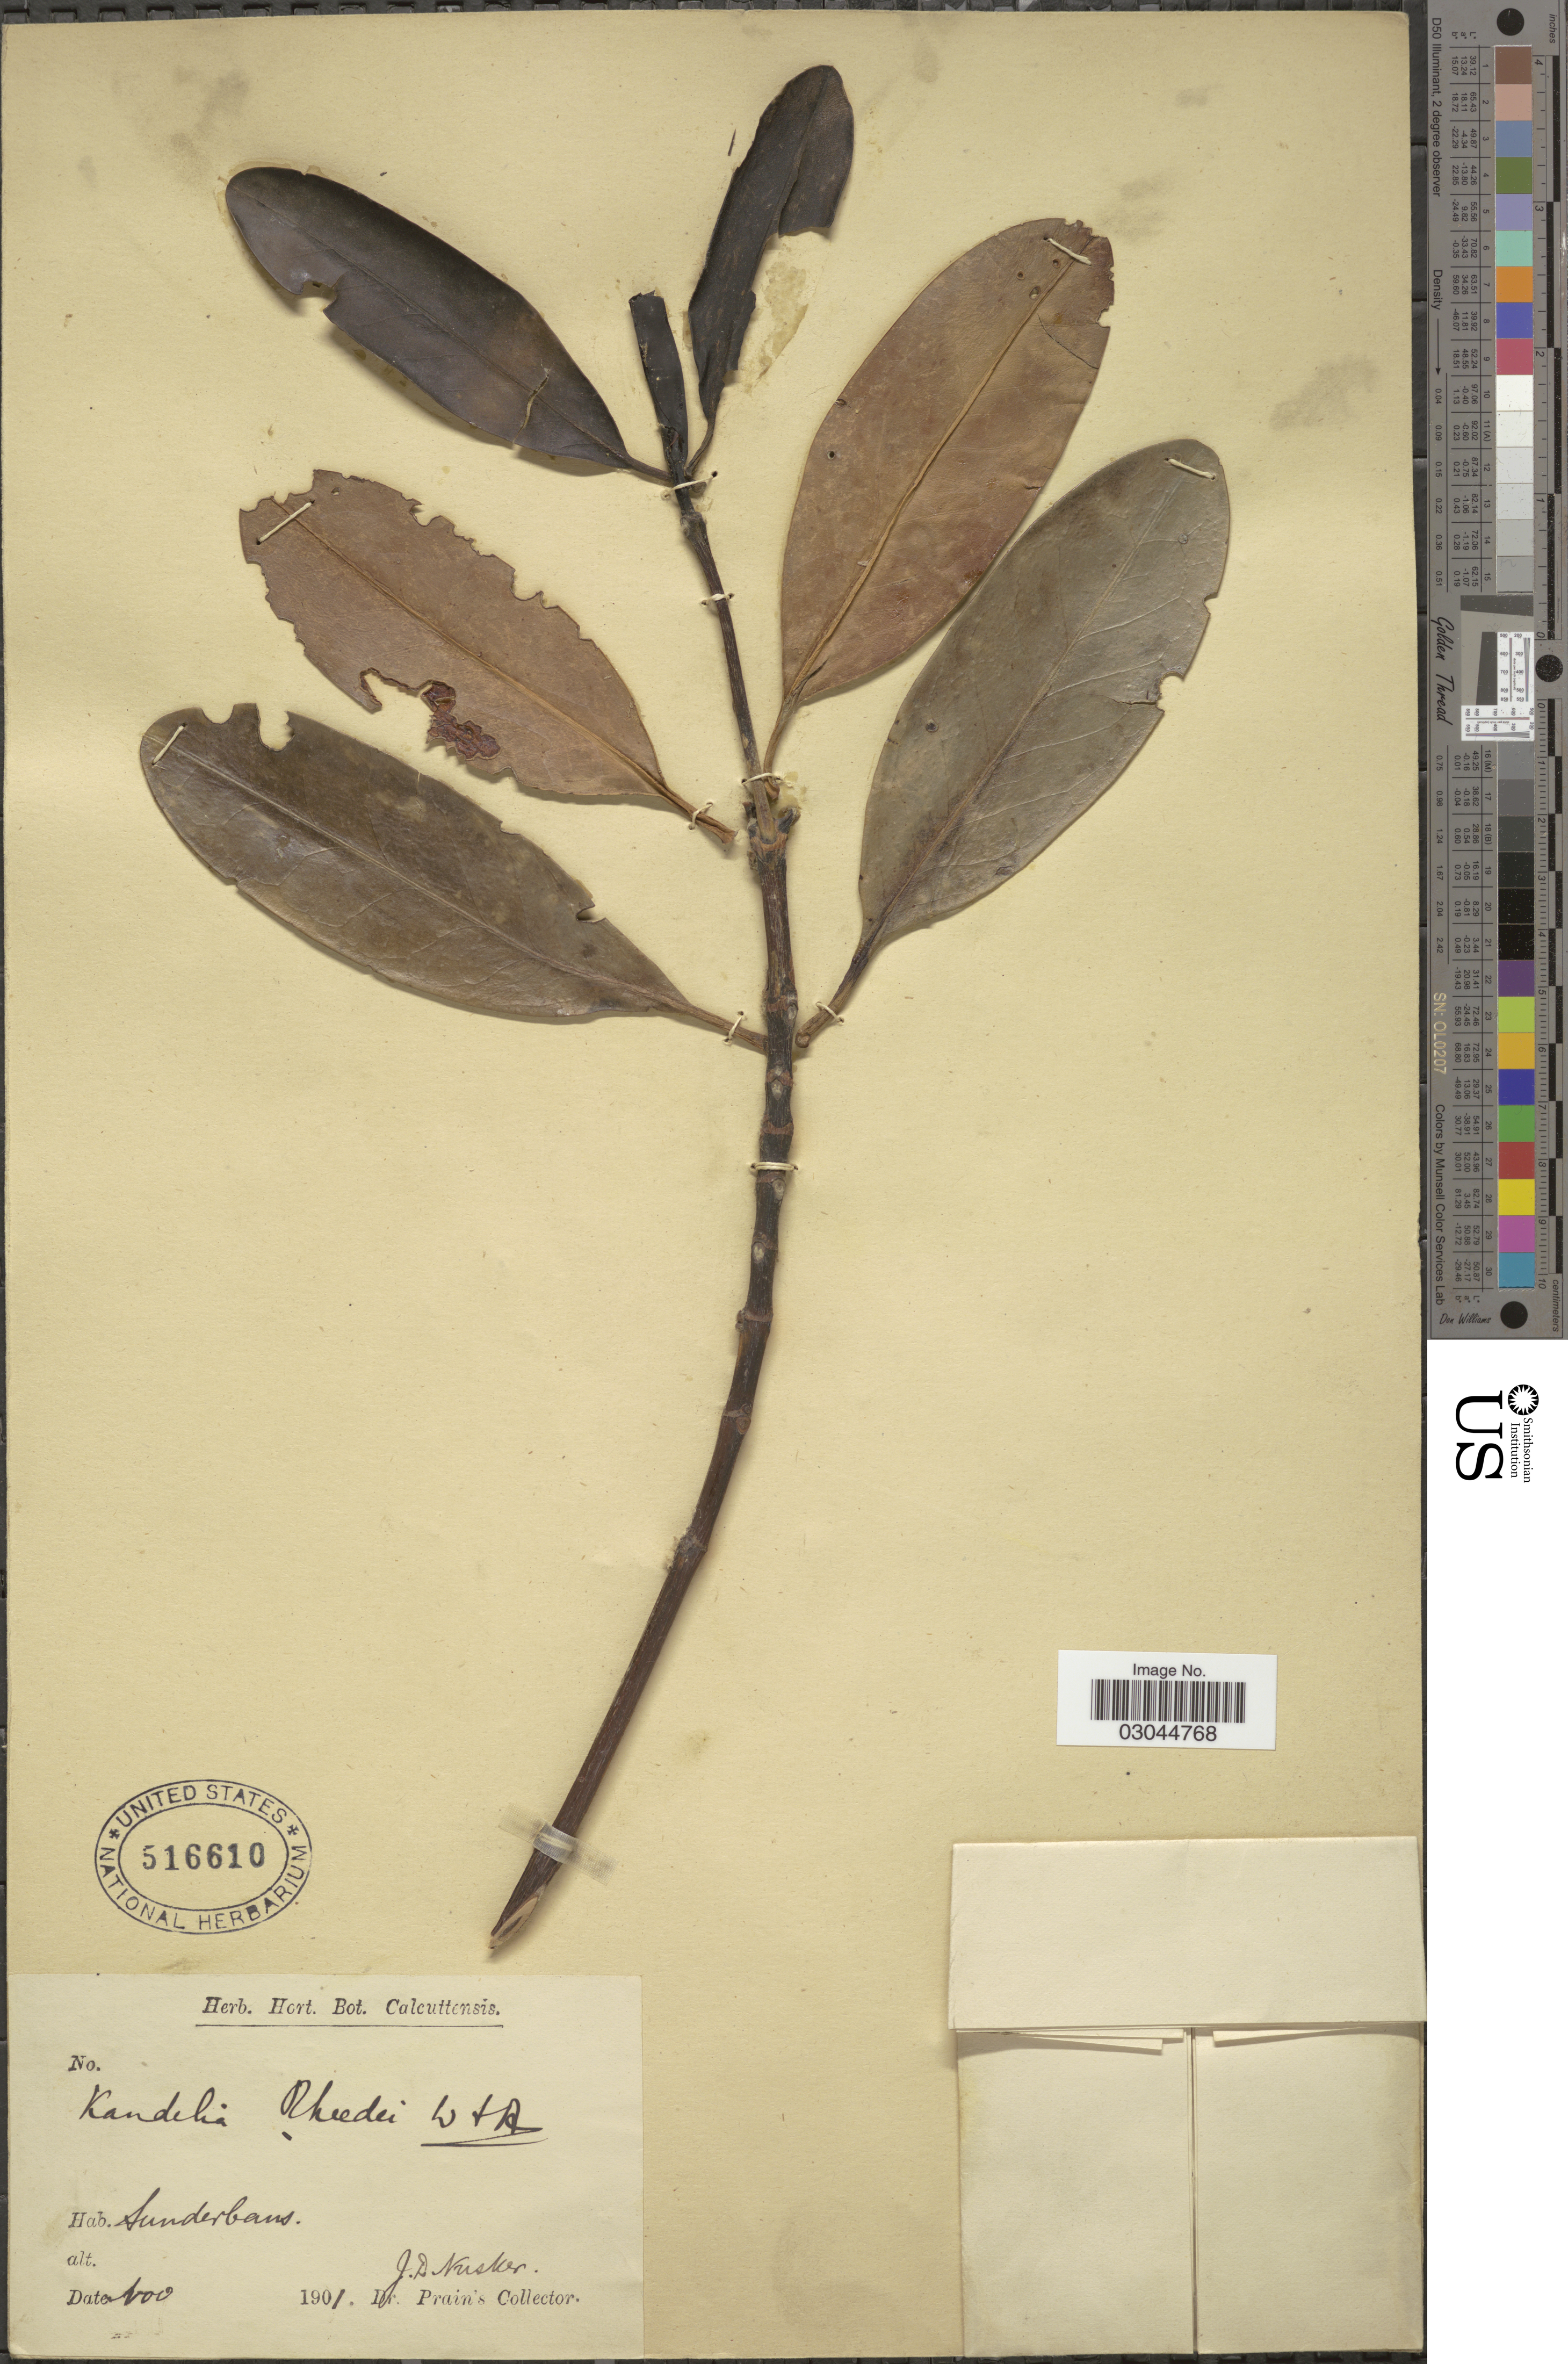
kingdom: Plantae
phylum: Tracheophyta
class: Magnoliopsida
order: Malpighiales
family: Rhizophoraceae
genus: Kandelia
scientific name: Kandelia candel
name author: (L.) Druce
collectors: J. Kosker & Dr. Prain's collector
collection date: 1901-11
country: India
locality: Sunderbans.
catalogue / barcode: US 516610